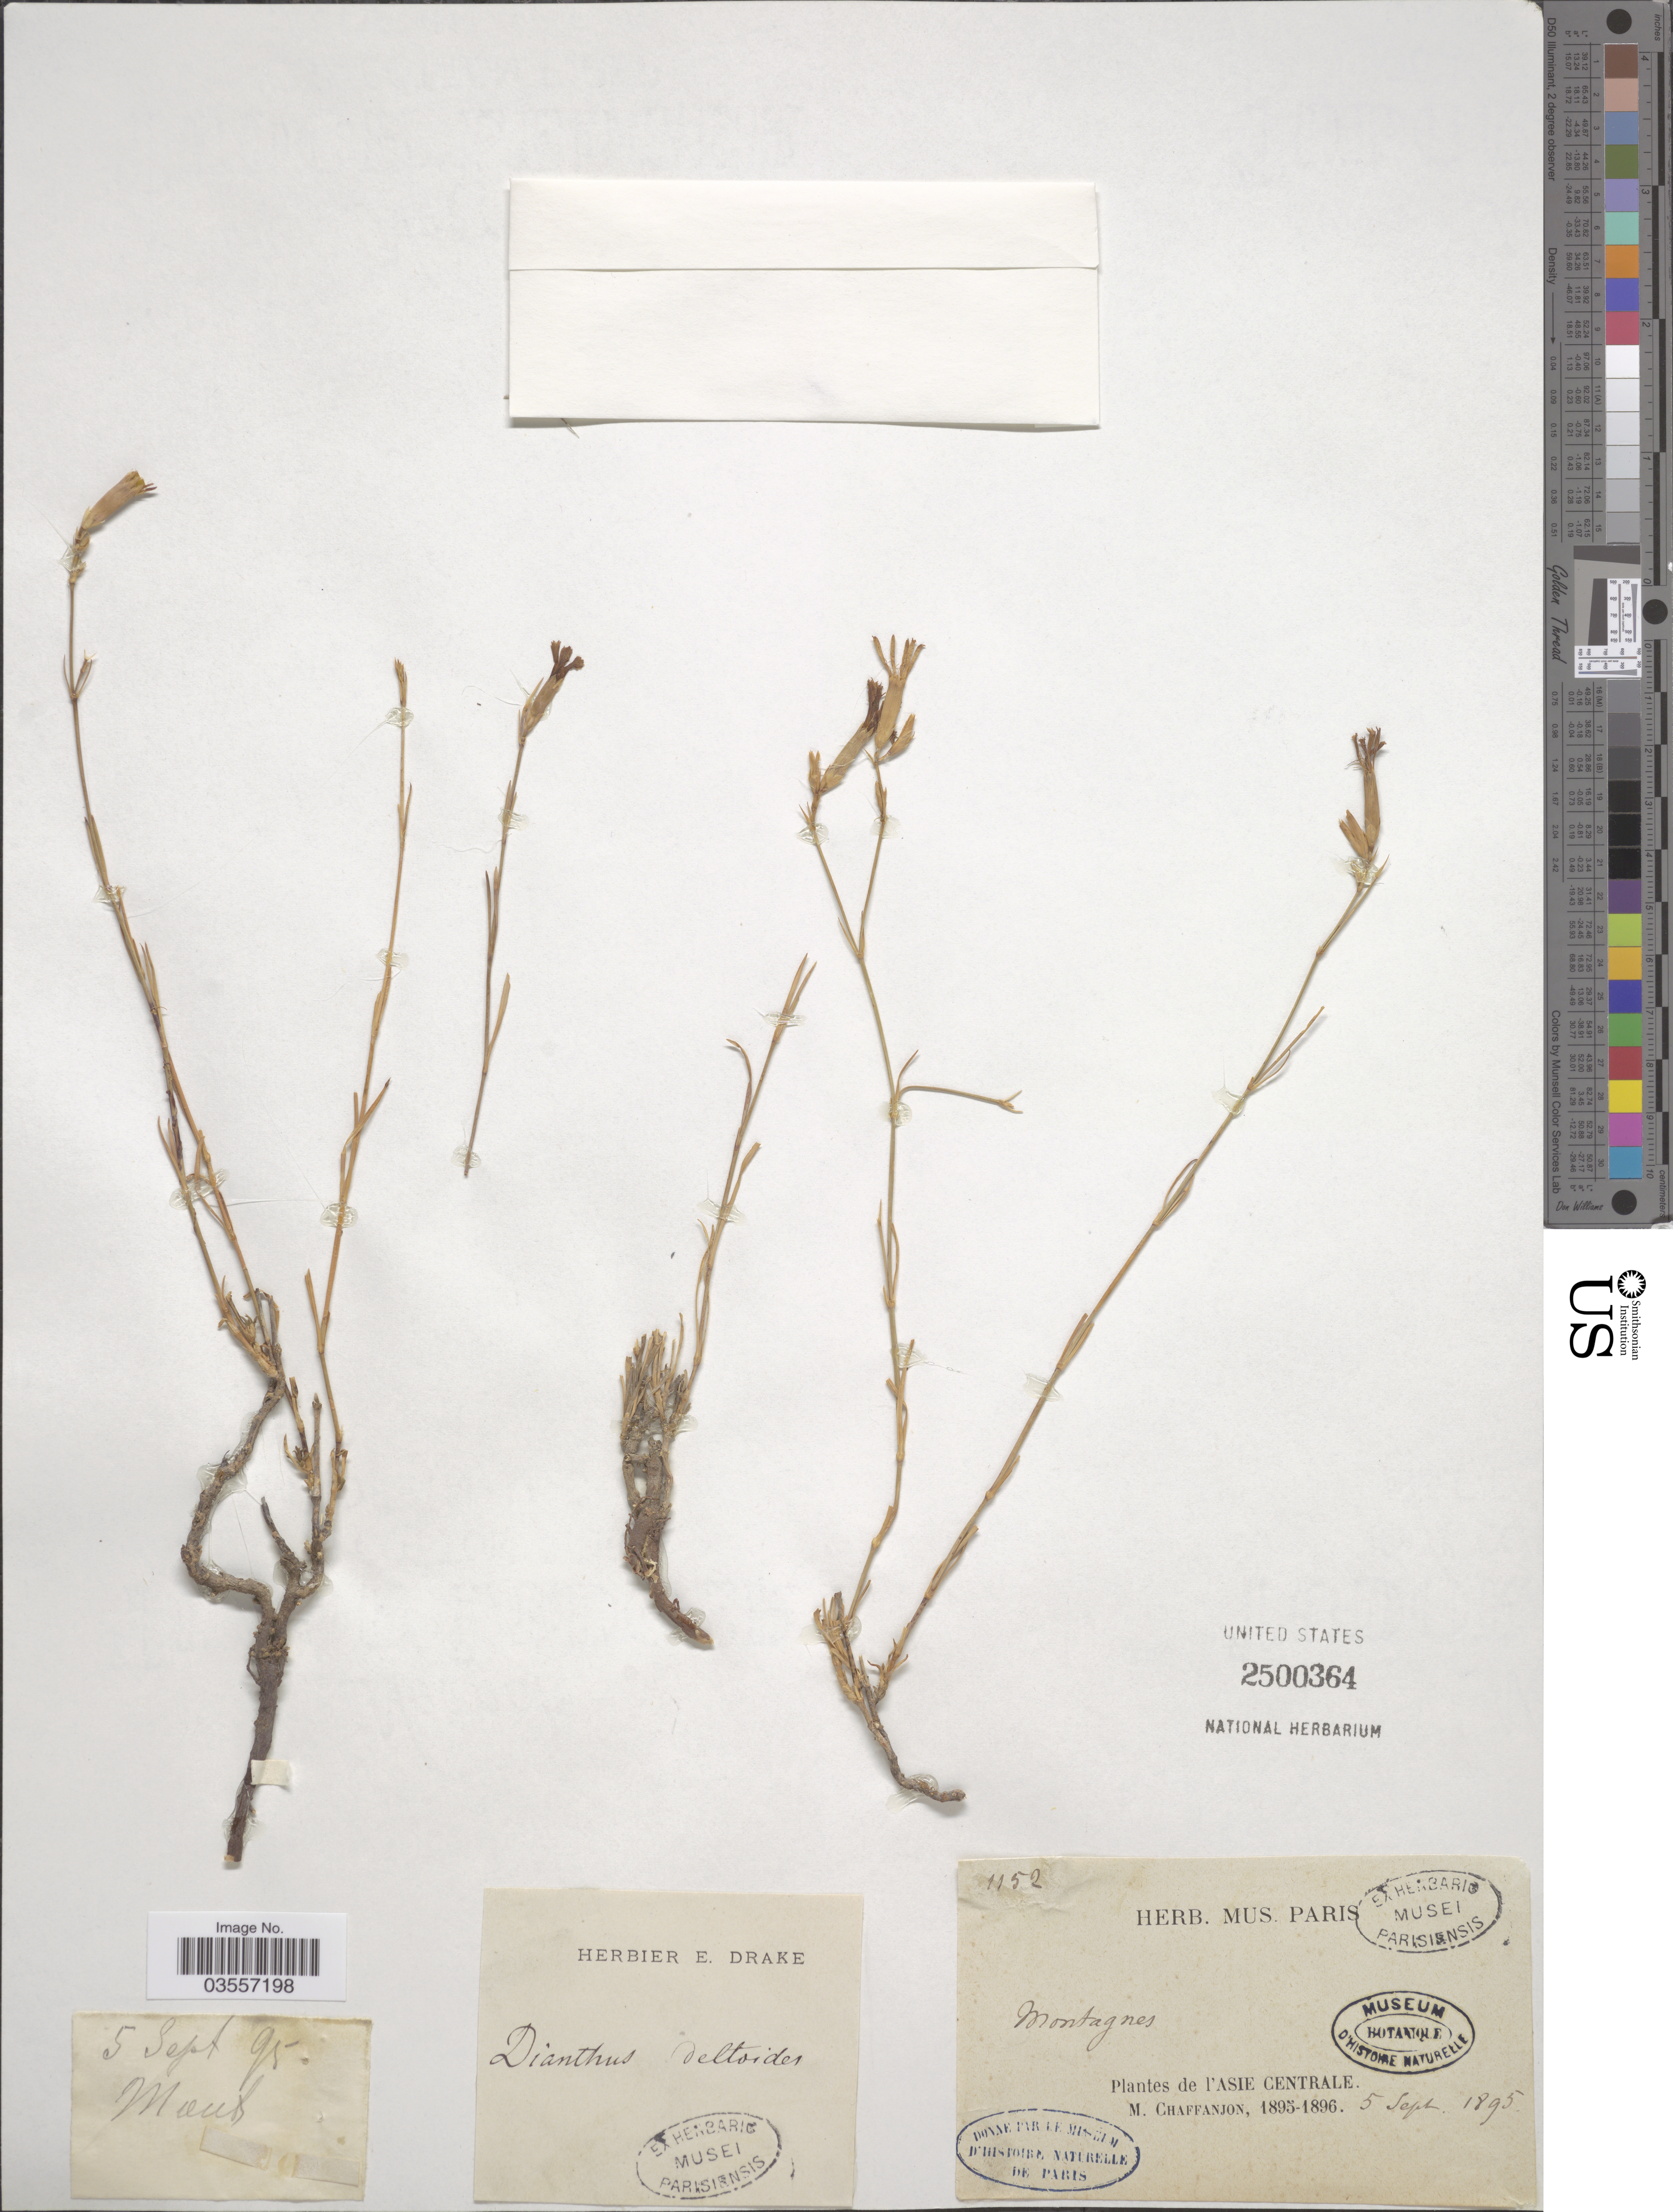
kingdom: Plantae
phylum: Tracheophyta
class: Magnoliopsida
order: Caryophyllales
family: Caryophyllaceae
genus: Dianthus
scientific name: Dianthus deltoides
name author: L.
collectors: M. Chaffanjon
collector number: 1152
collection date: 1895-09-05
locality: Asie Centrale.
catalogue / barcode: US 2500364